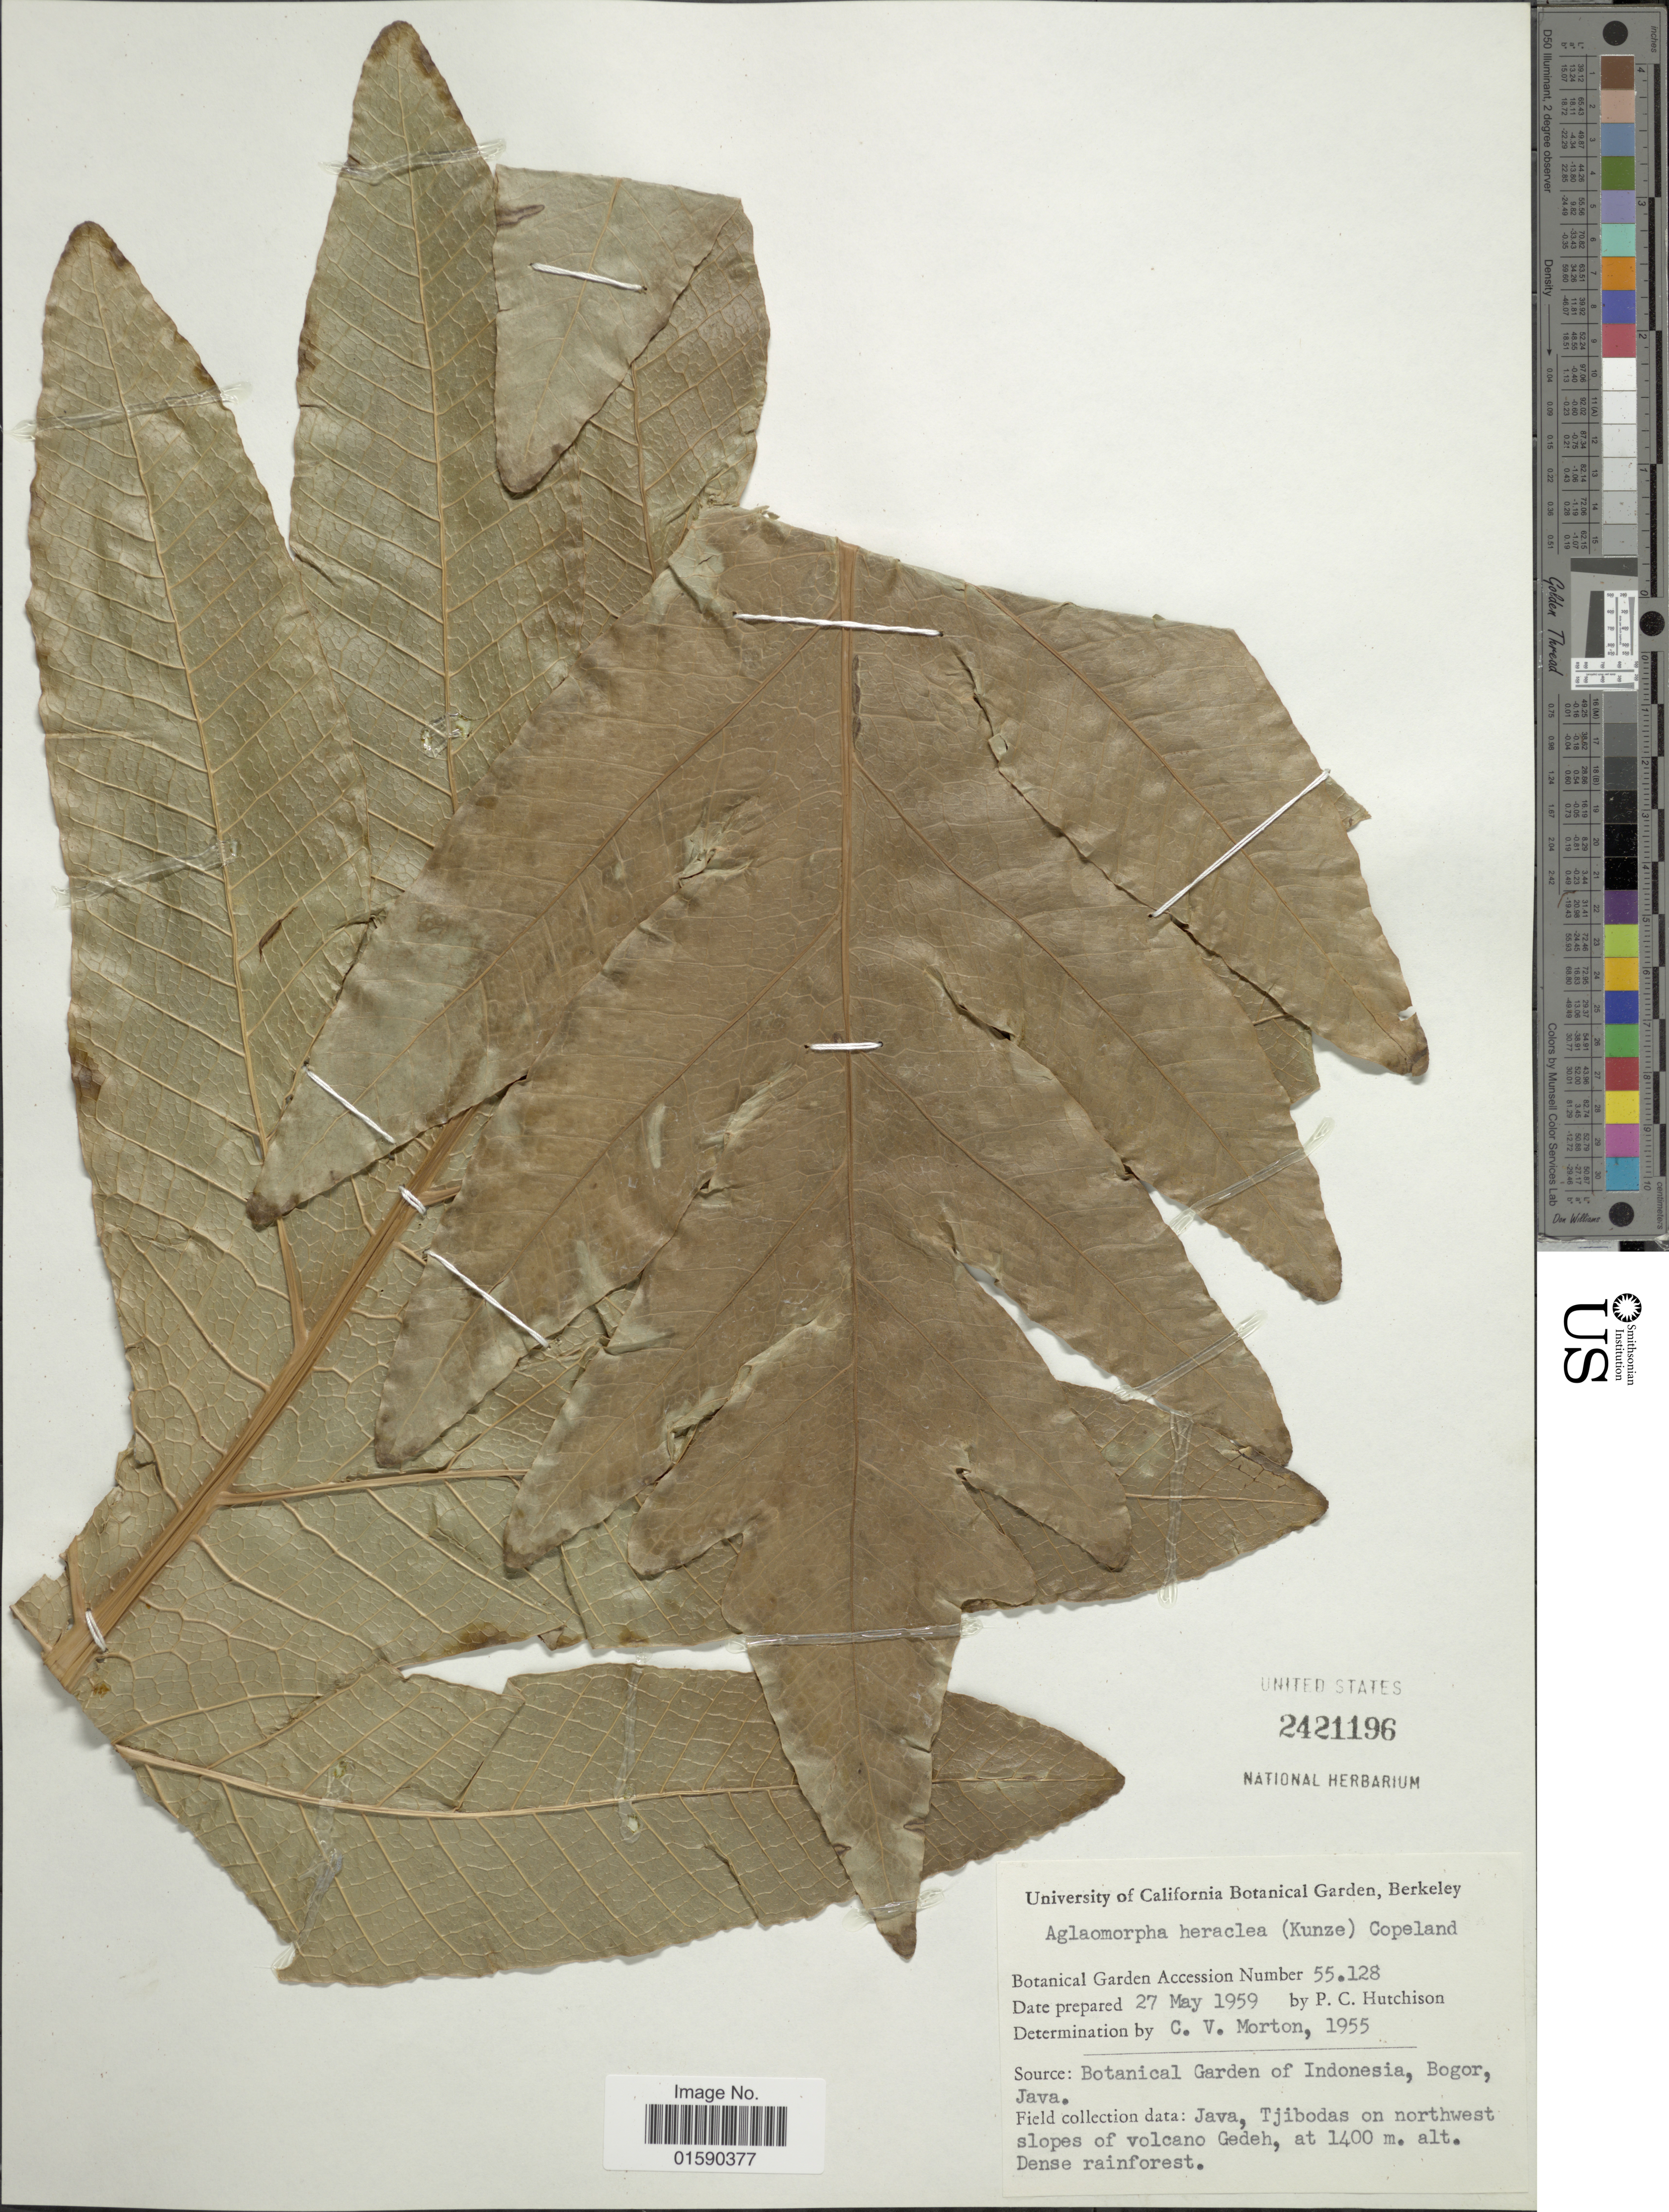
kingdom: Plantae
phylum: Tracheophyta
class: Polypodiopsida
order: Polypodiales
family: Polypodiaceae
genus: Aglaomorpha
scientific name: Aglaomorpha heraclea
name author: (Kunze) Copel.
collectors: P. C. Hutchison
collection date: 1959-05-27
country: United States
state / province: California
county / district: Alameda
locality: University of California Botanical Garden, Berkeley.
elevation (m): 1400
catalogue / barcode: US 2121196